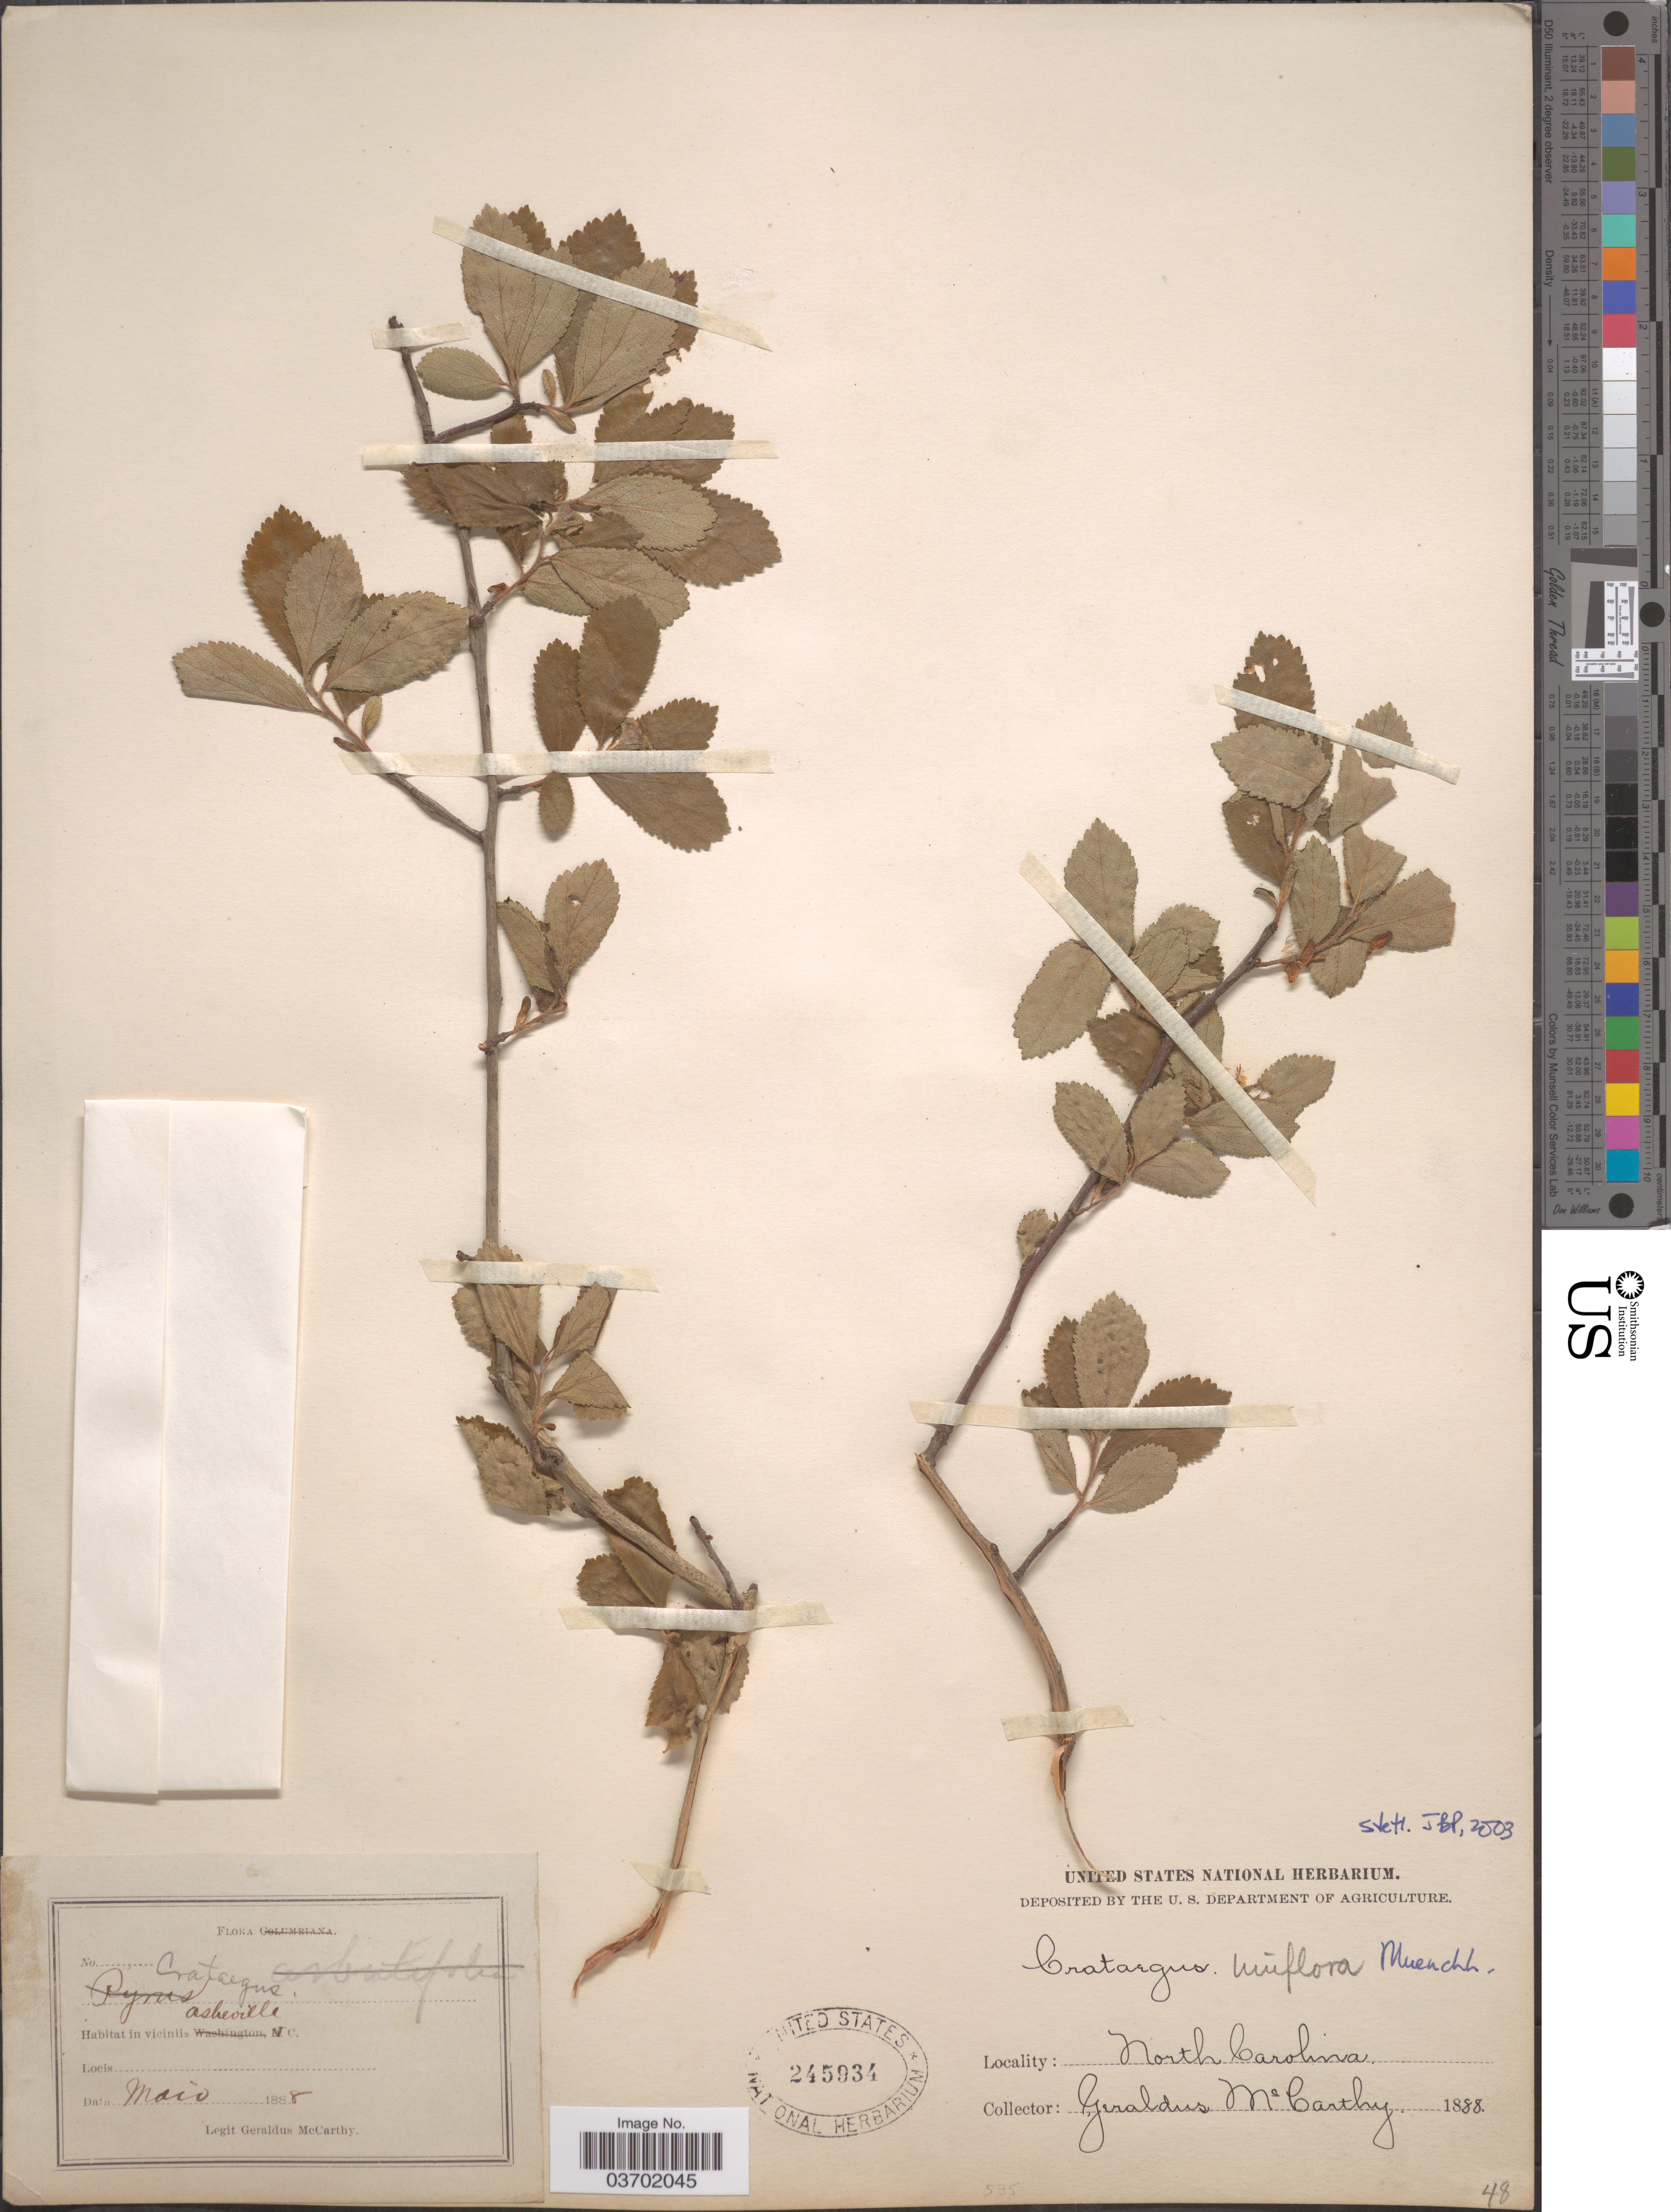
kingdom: Plantae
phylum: Tracheophyta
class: Magnoliopsida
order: Rosales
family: Rosaceae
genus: Crataegus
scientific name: Crataegus uniflora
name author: Münchh.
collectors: M. McCarthy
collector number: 48?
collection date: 1888-05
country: United States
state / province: North Carolina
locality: In viciniis Asheville N.C.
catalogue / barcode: US 245934